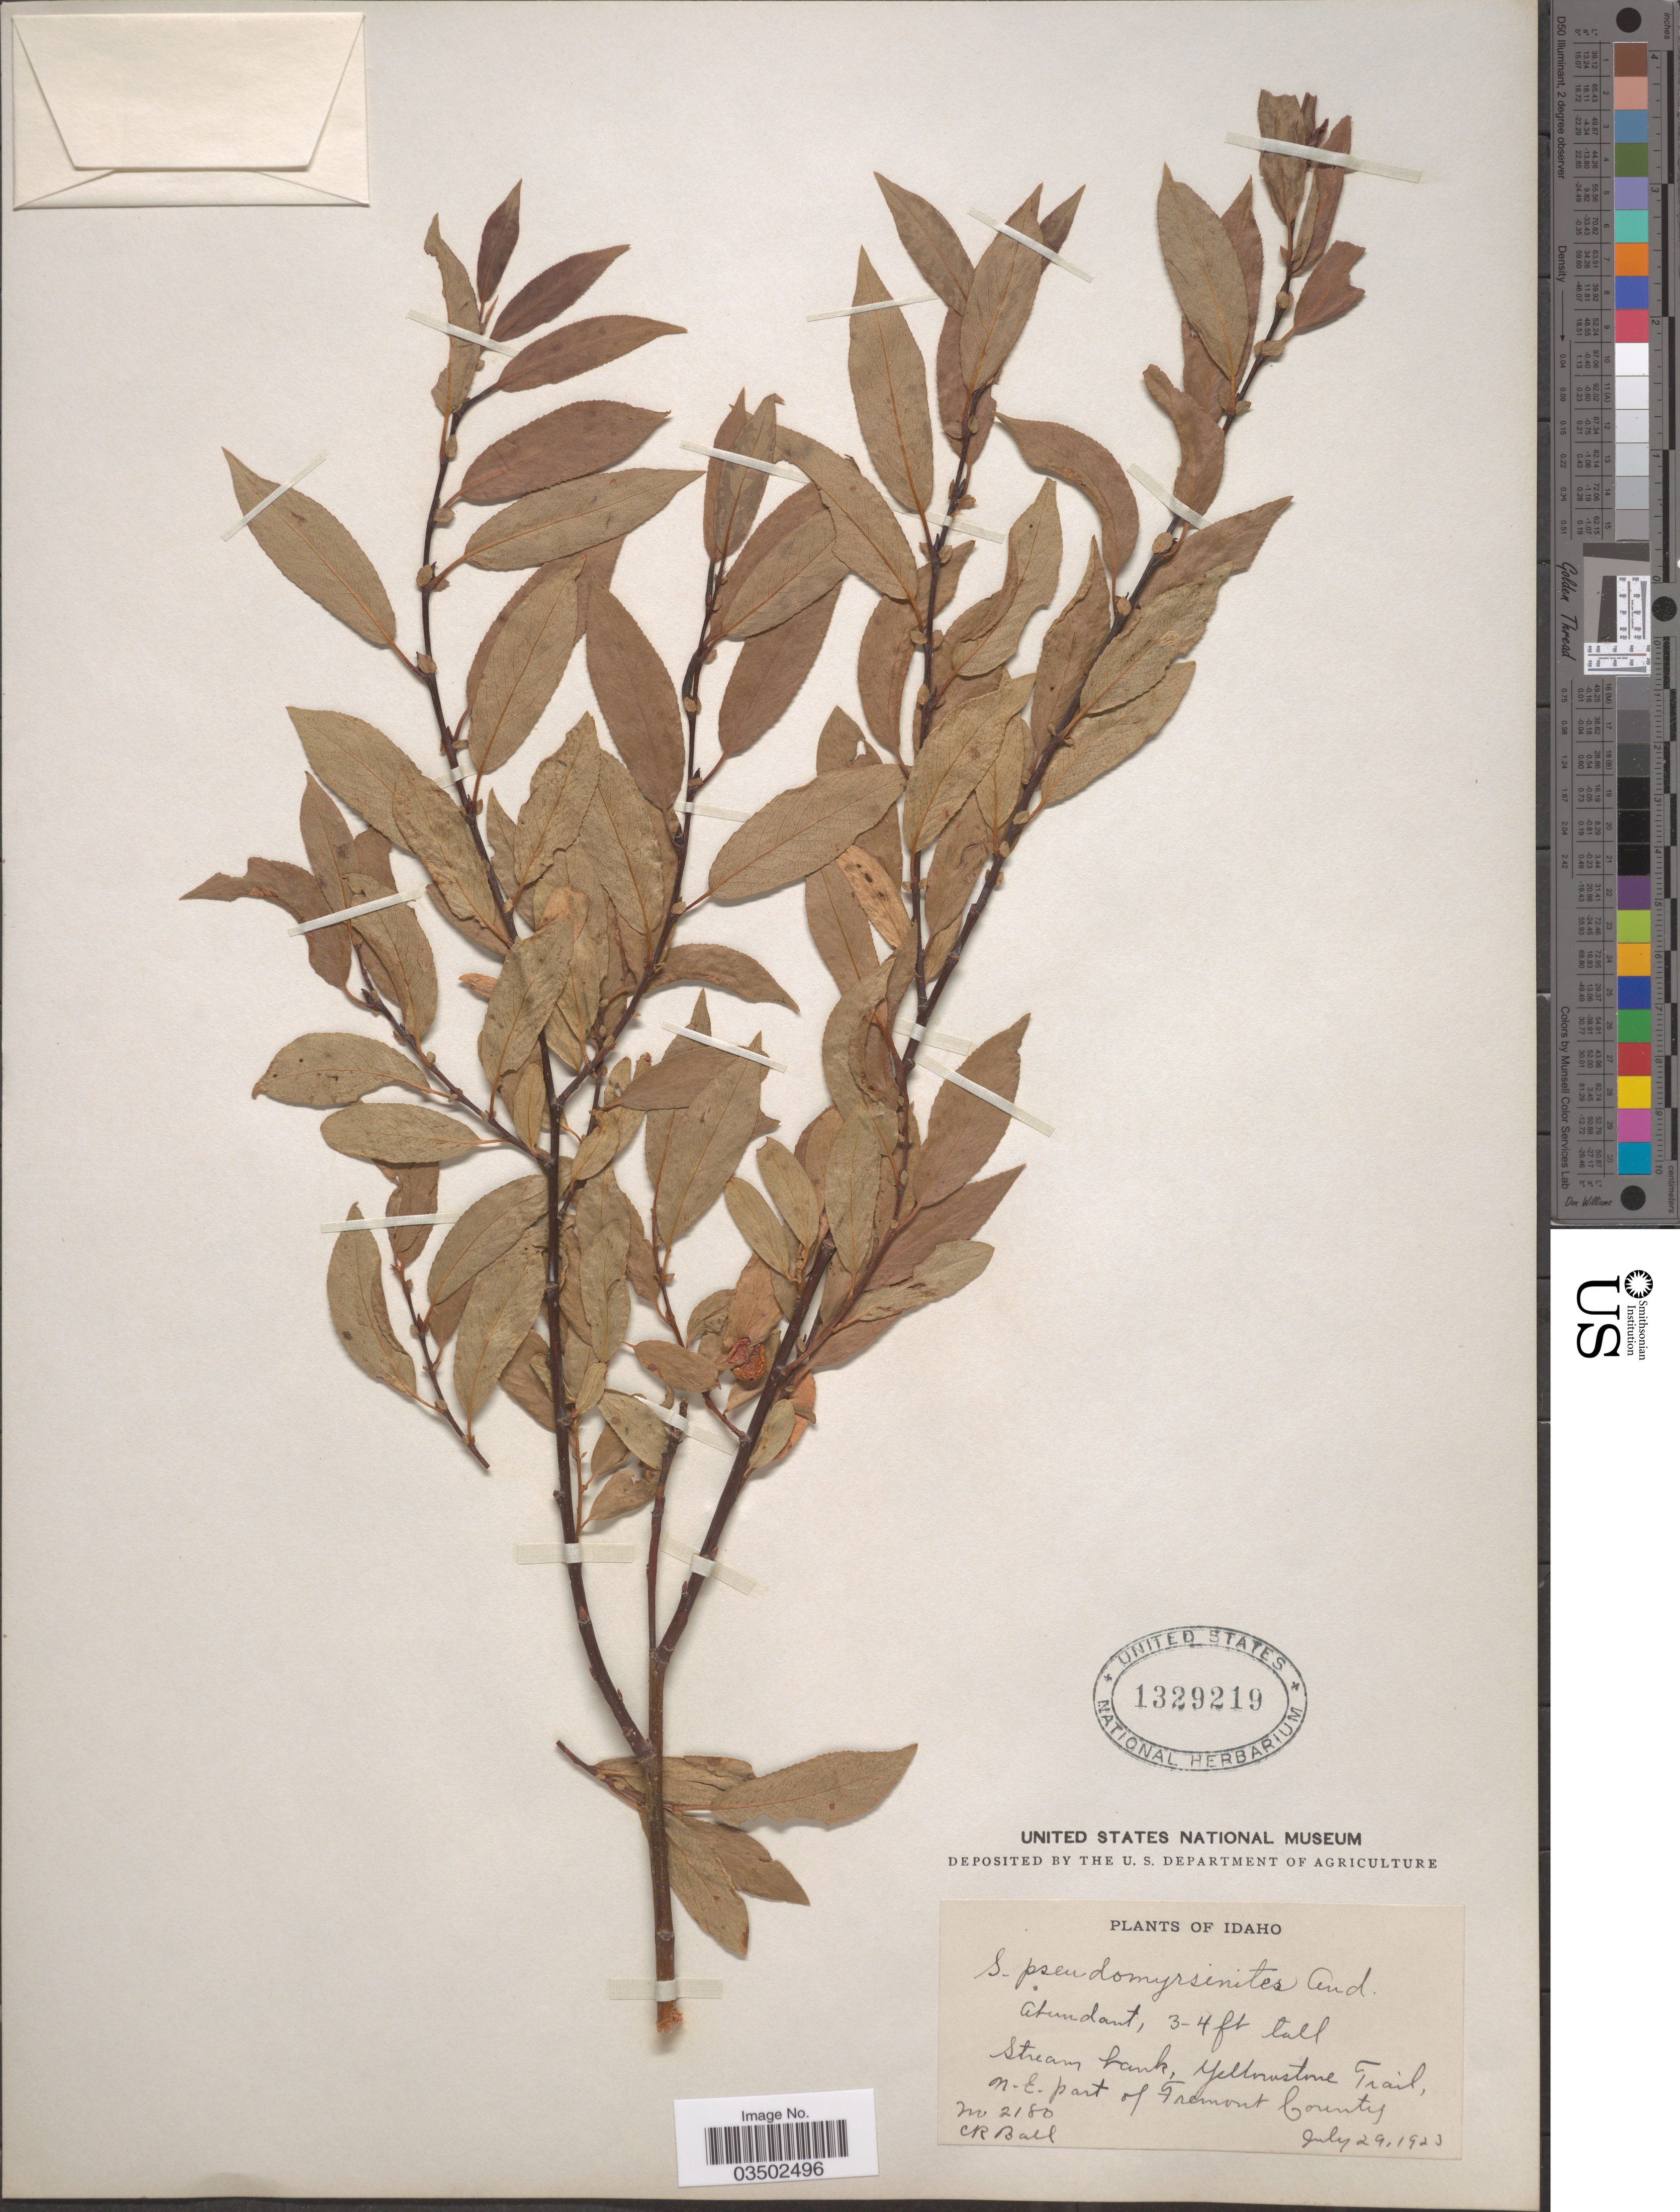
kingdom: Plantae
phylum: Tracheophyta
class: Magnoliopsida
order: Malpighiales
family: Salicaceae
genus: Salix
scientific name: Salix pseudocordata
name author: (Andersson) Andersson ex Rydb.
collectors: C. R. Ball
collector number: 2180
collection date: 1923-07-29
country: United States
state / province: Idaho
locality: Stream bank, Yellowstone Trail, N. E. part of Fremont County.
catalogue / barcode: US 1329219